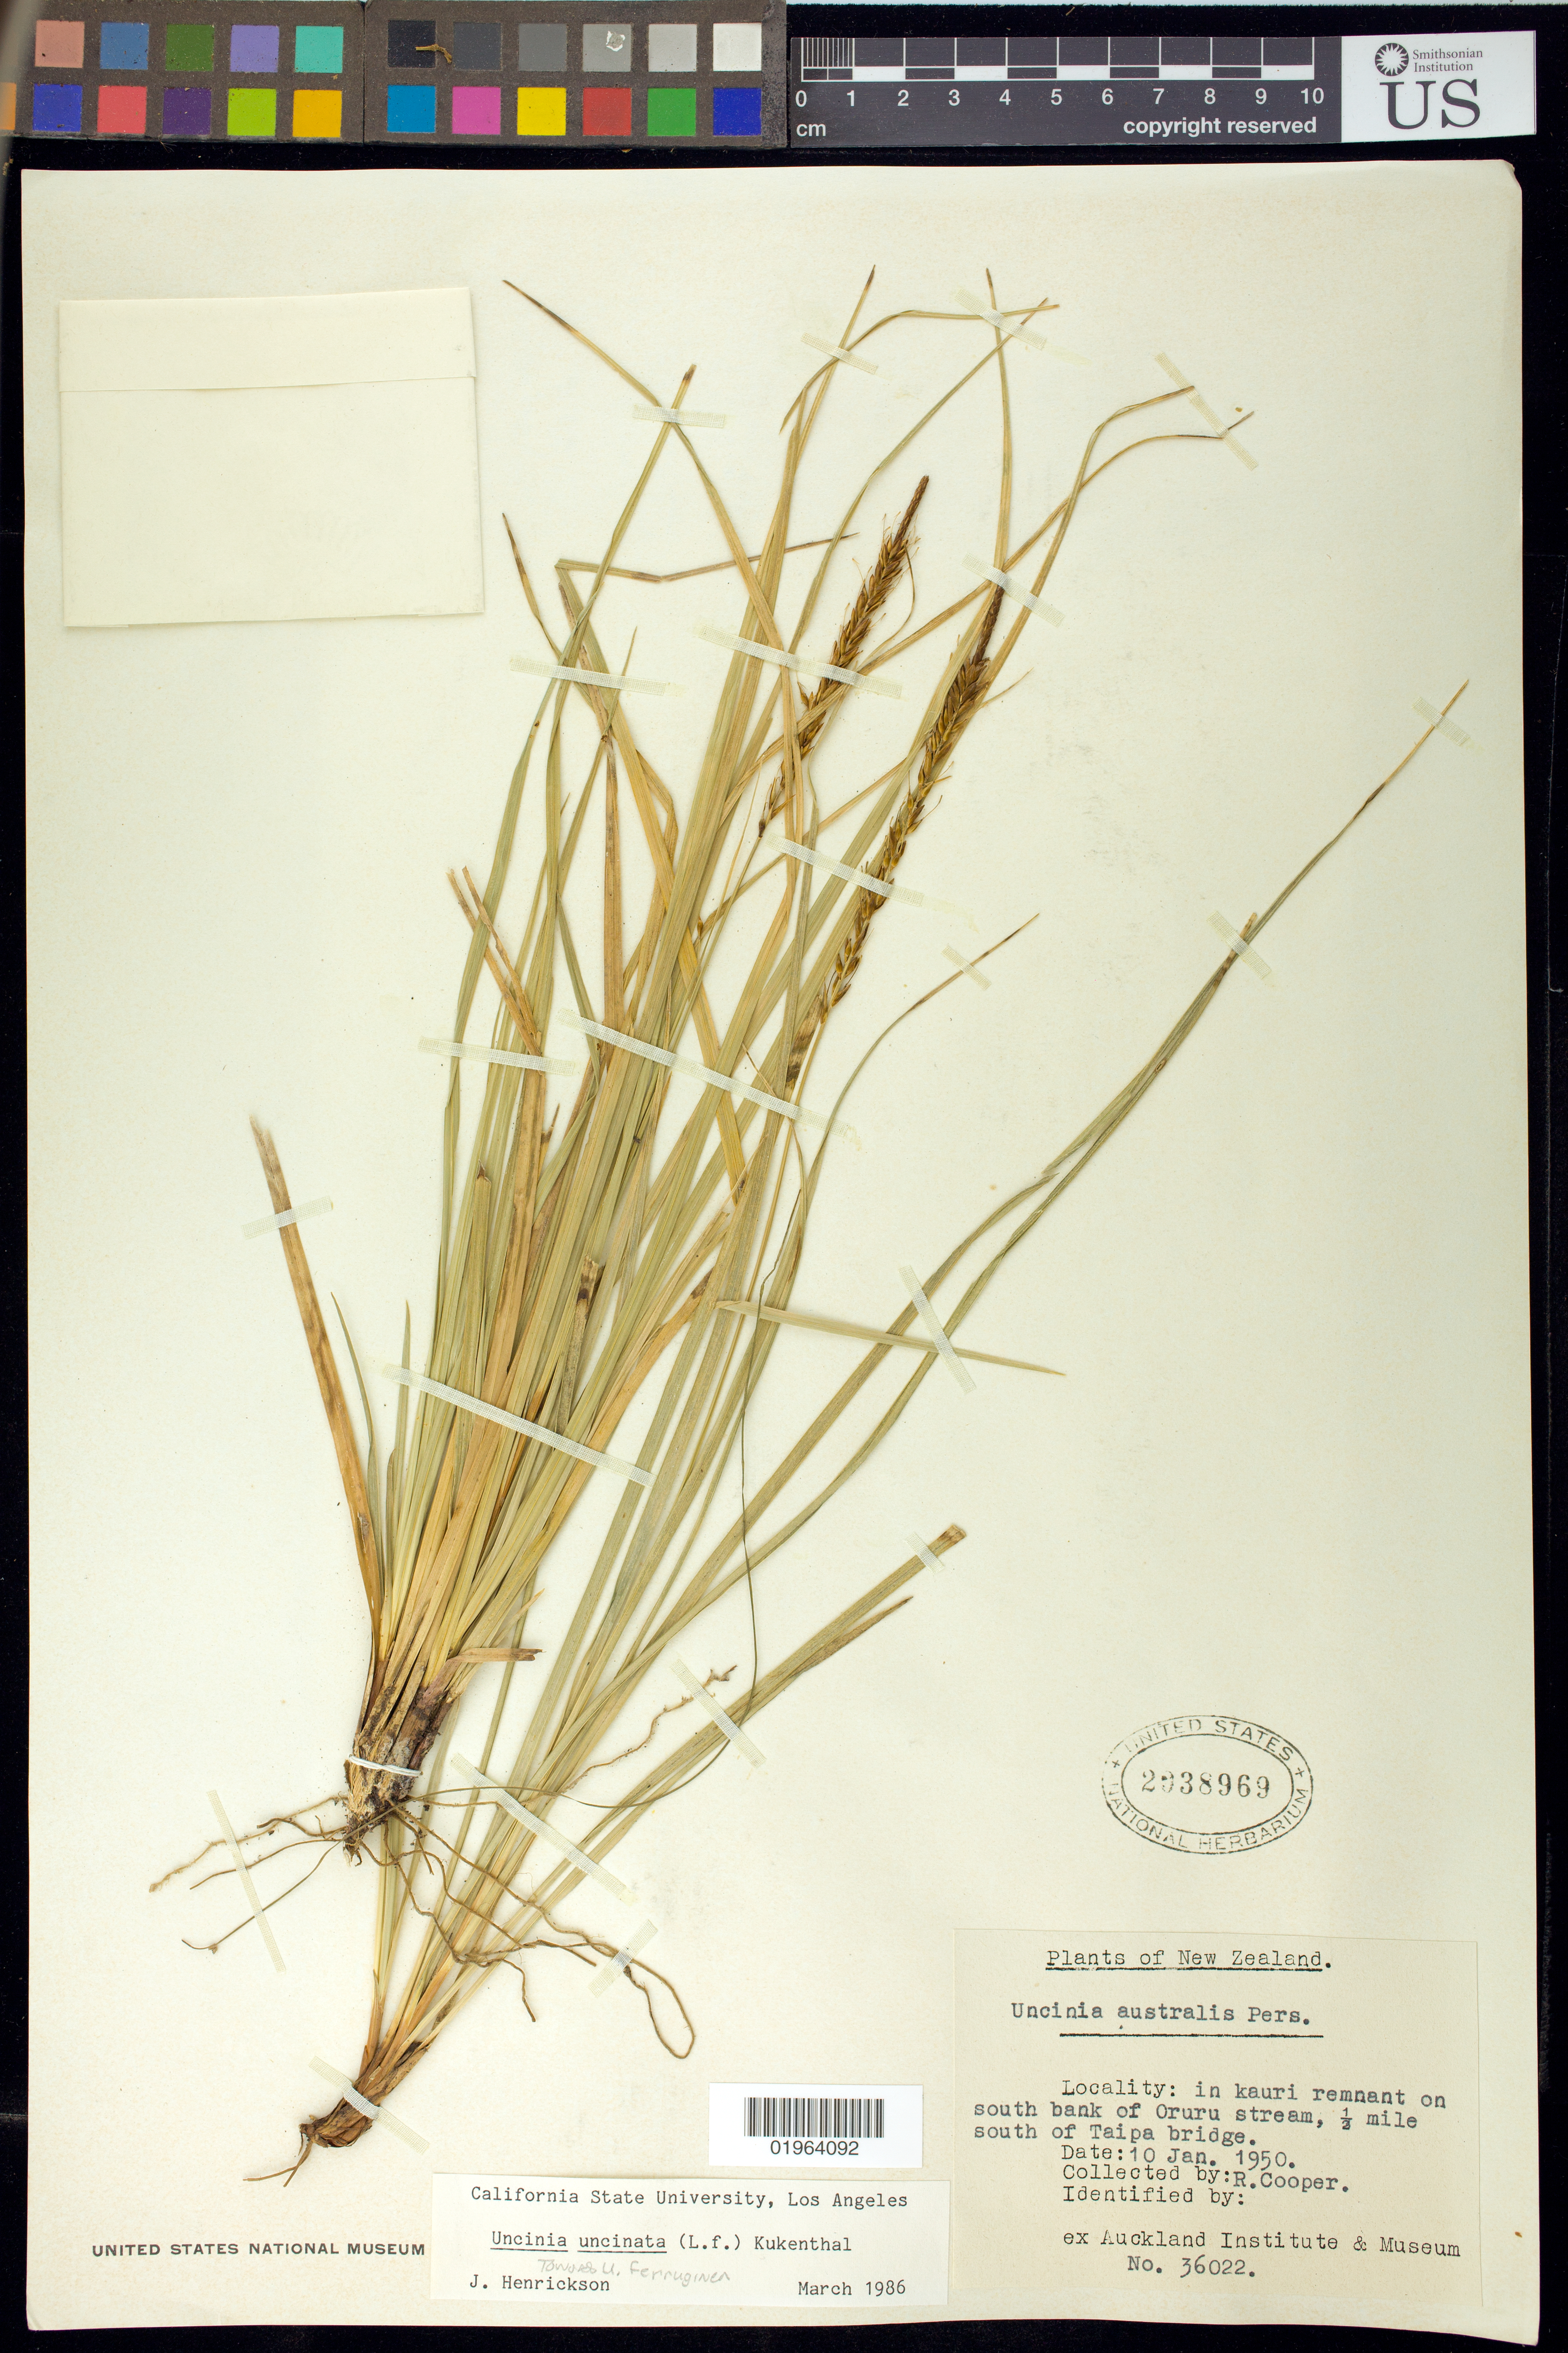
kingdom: Plantae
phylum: Tracheophyta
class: Liliopsida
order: Poales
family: Cyperaceae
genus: Carex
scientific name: Carex uncinata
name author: L. f.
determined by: Strong, Mark T., (BOT), Smithsonian Institution - National Museum of Natural History (UNITED STATES)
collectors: R. Cooper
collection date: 1950-01-10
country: New Zealand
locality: South bank of Oruru stream, ½ mile south of Taipa bridge.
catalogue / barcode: US 2038969